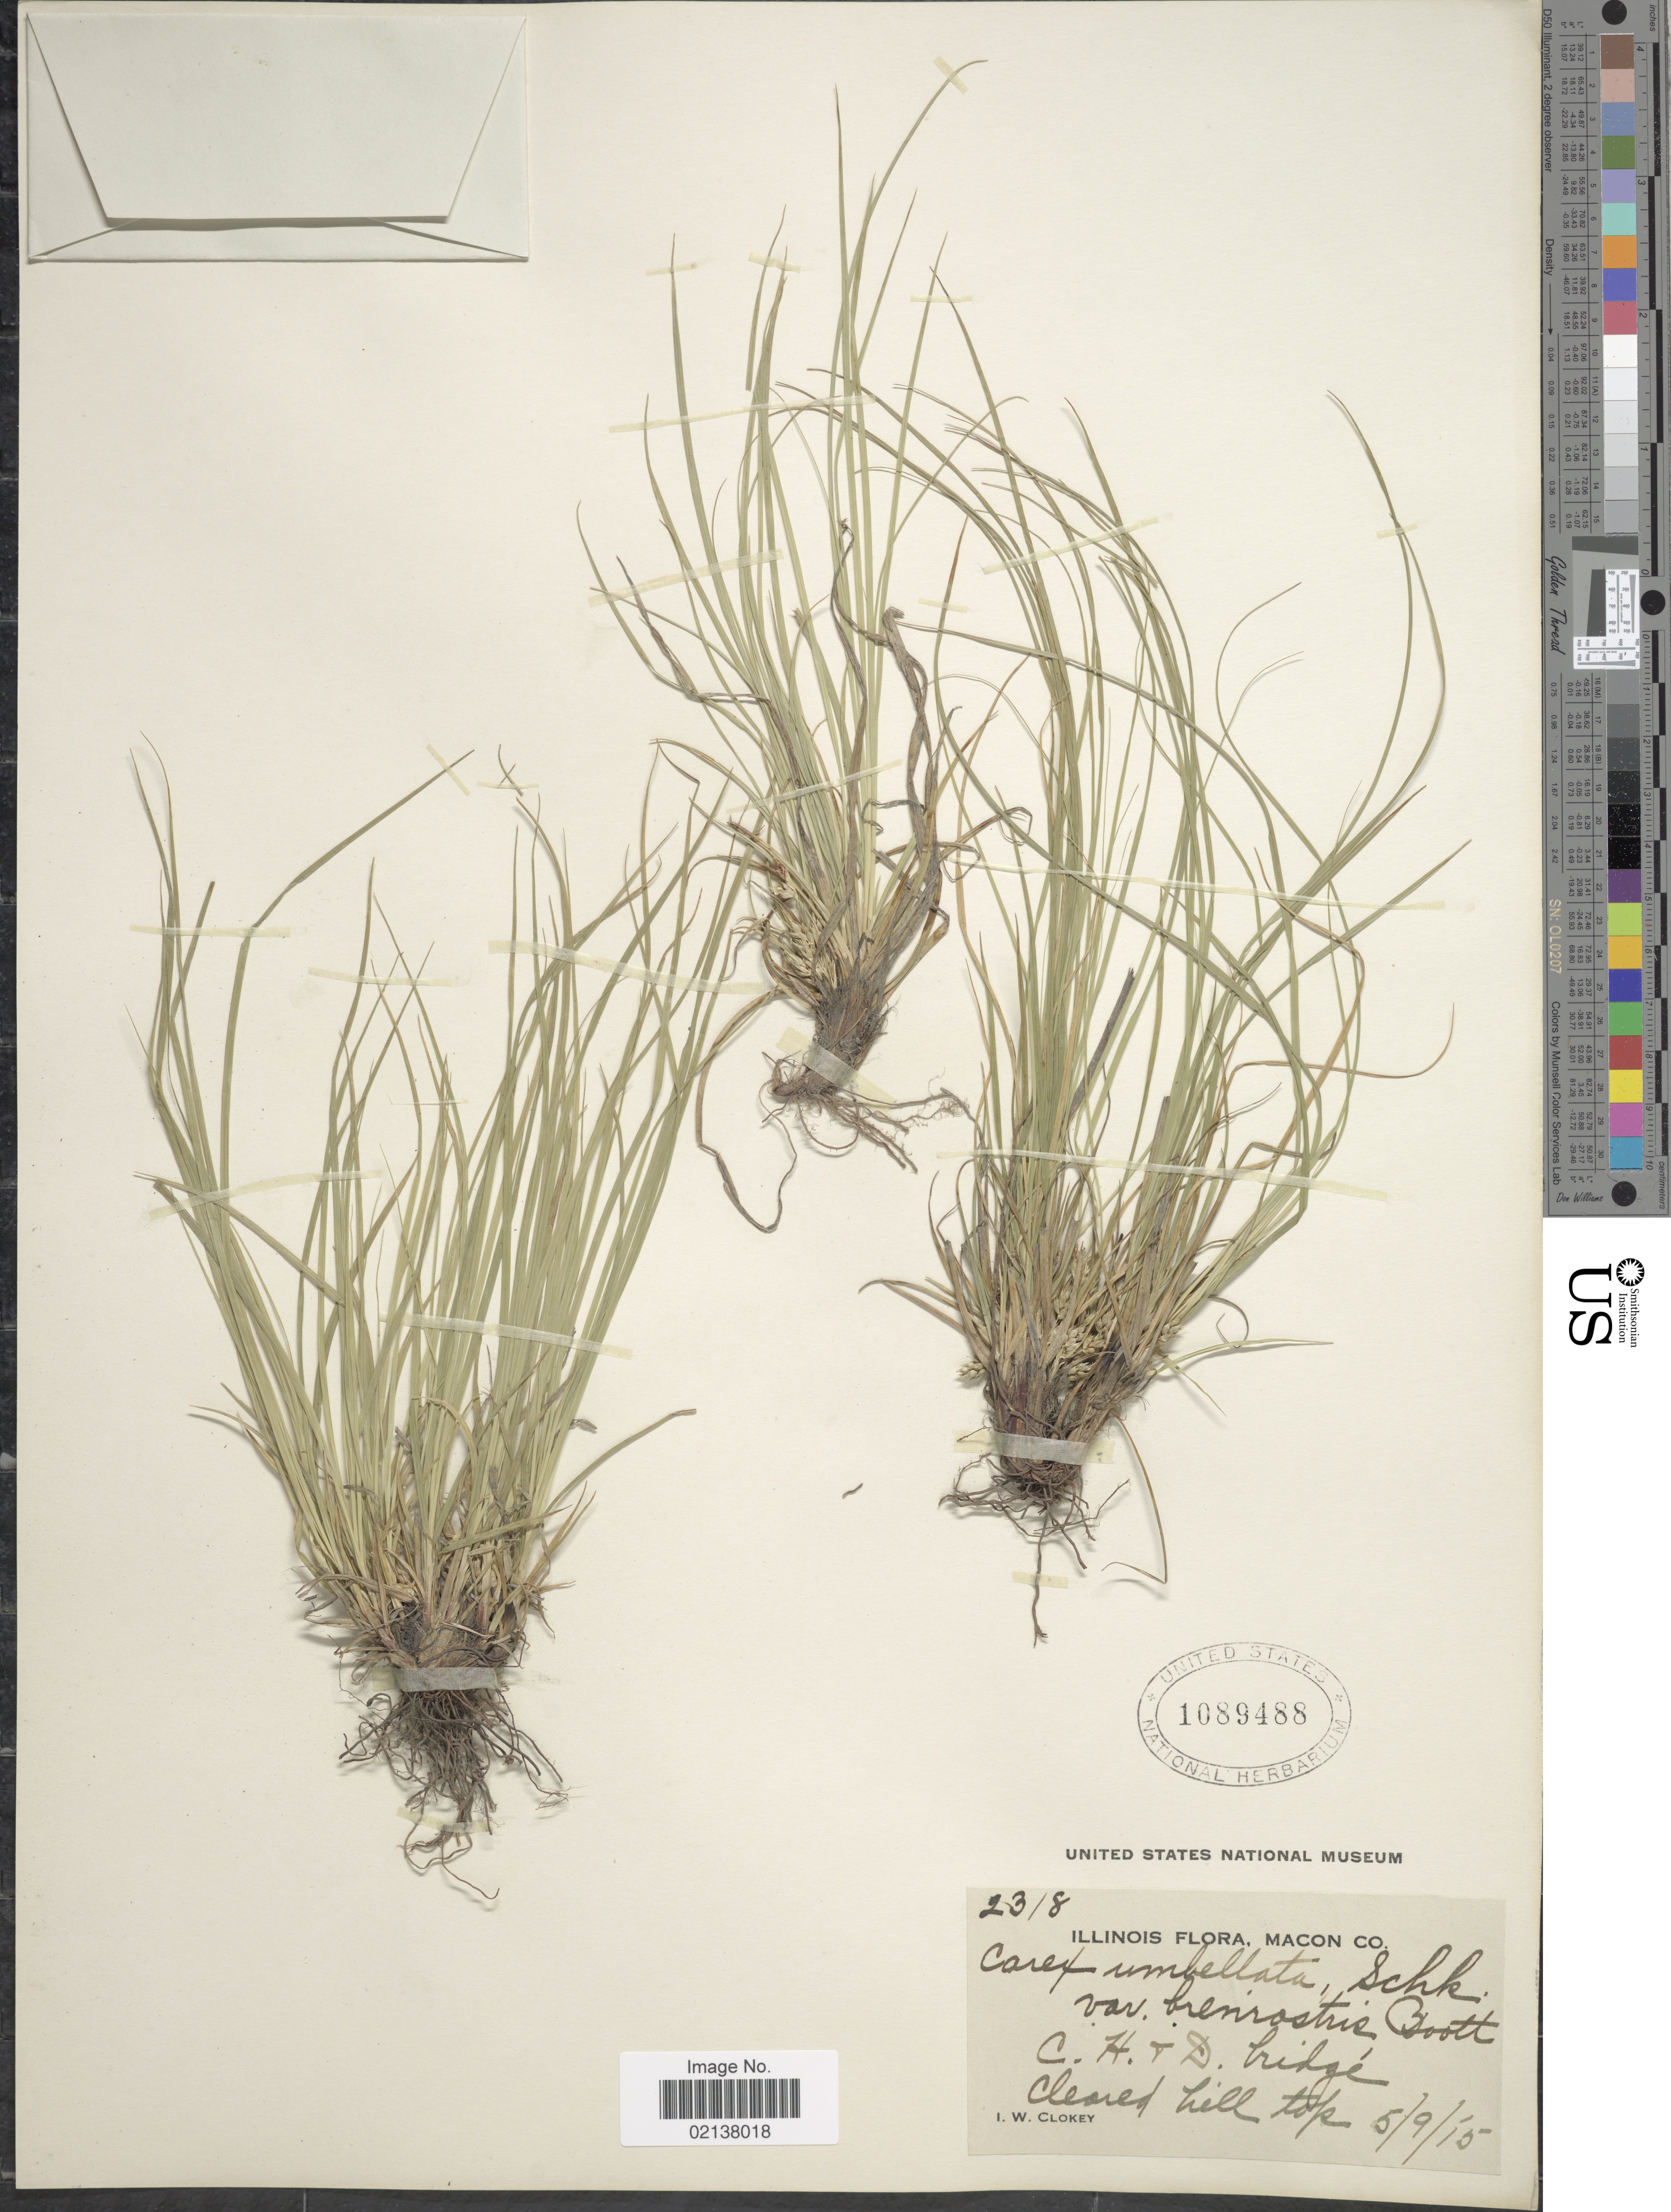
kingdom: Plantae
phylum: Tracheophyta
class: Liliopsida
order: Poales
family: Cyperaceae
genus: Carex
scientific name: Carex umbellata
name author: Schkuhr ex Willd.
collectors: I. W. Clokey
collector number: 23/8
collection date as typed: Transcribed d/m/y: 9/5/15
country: United States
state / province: Illinois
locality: Illinois, Macon Co, Cleared hill top.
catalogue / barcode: US 1089488